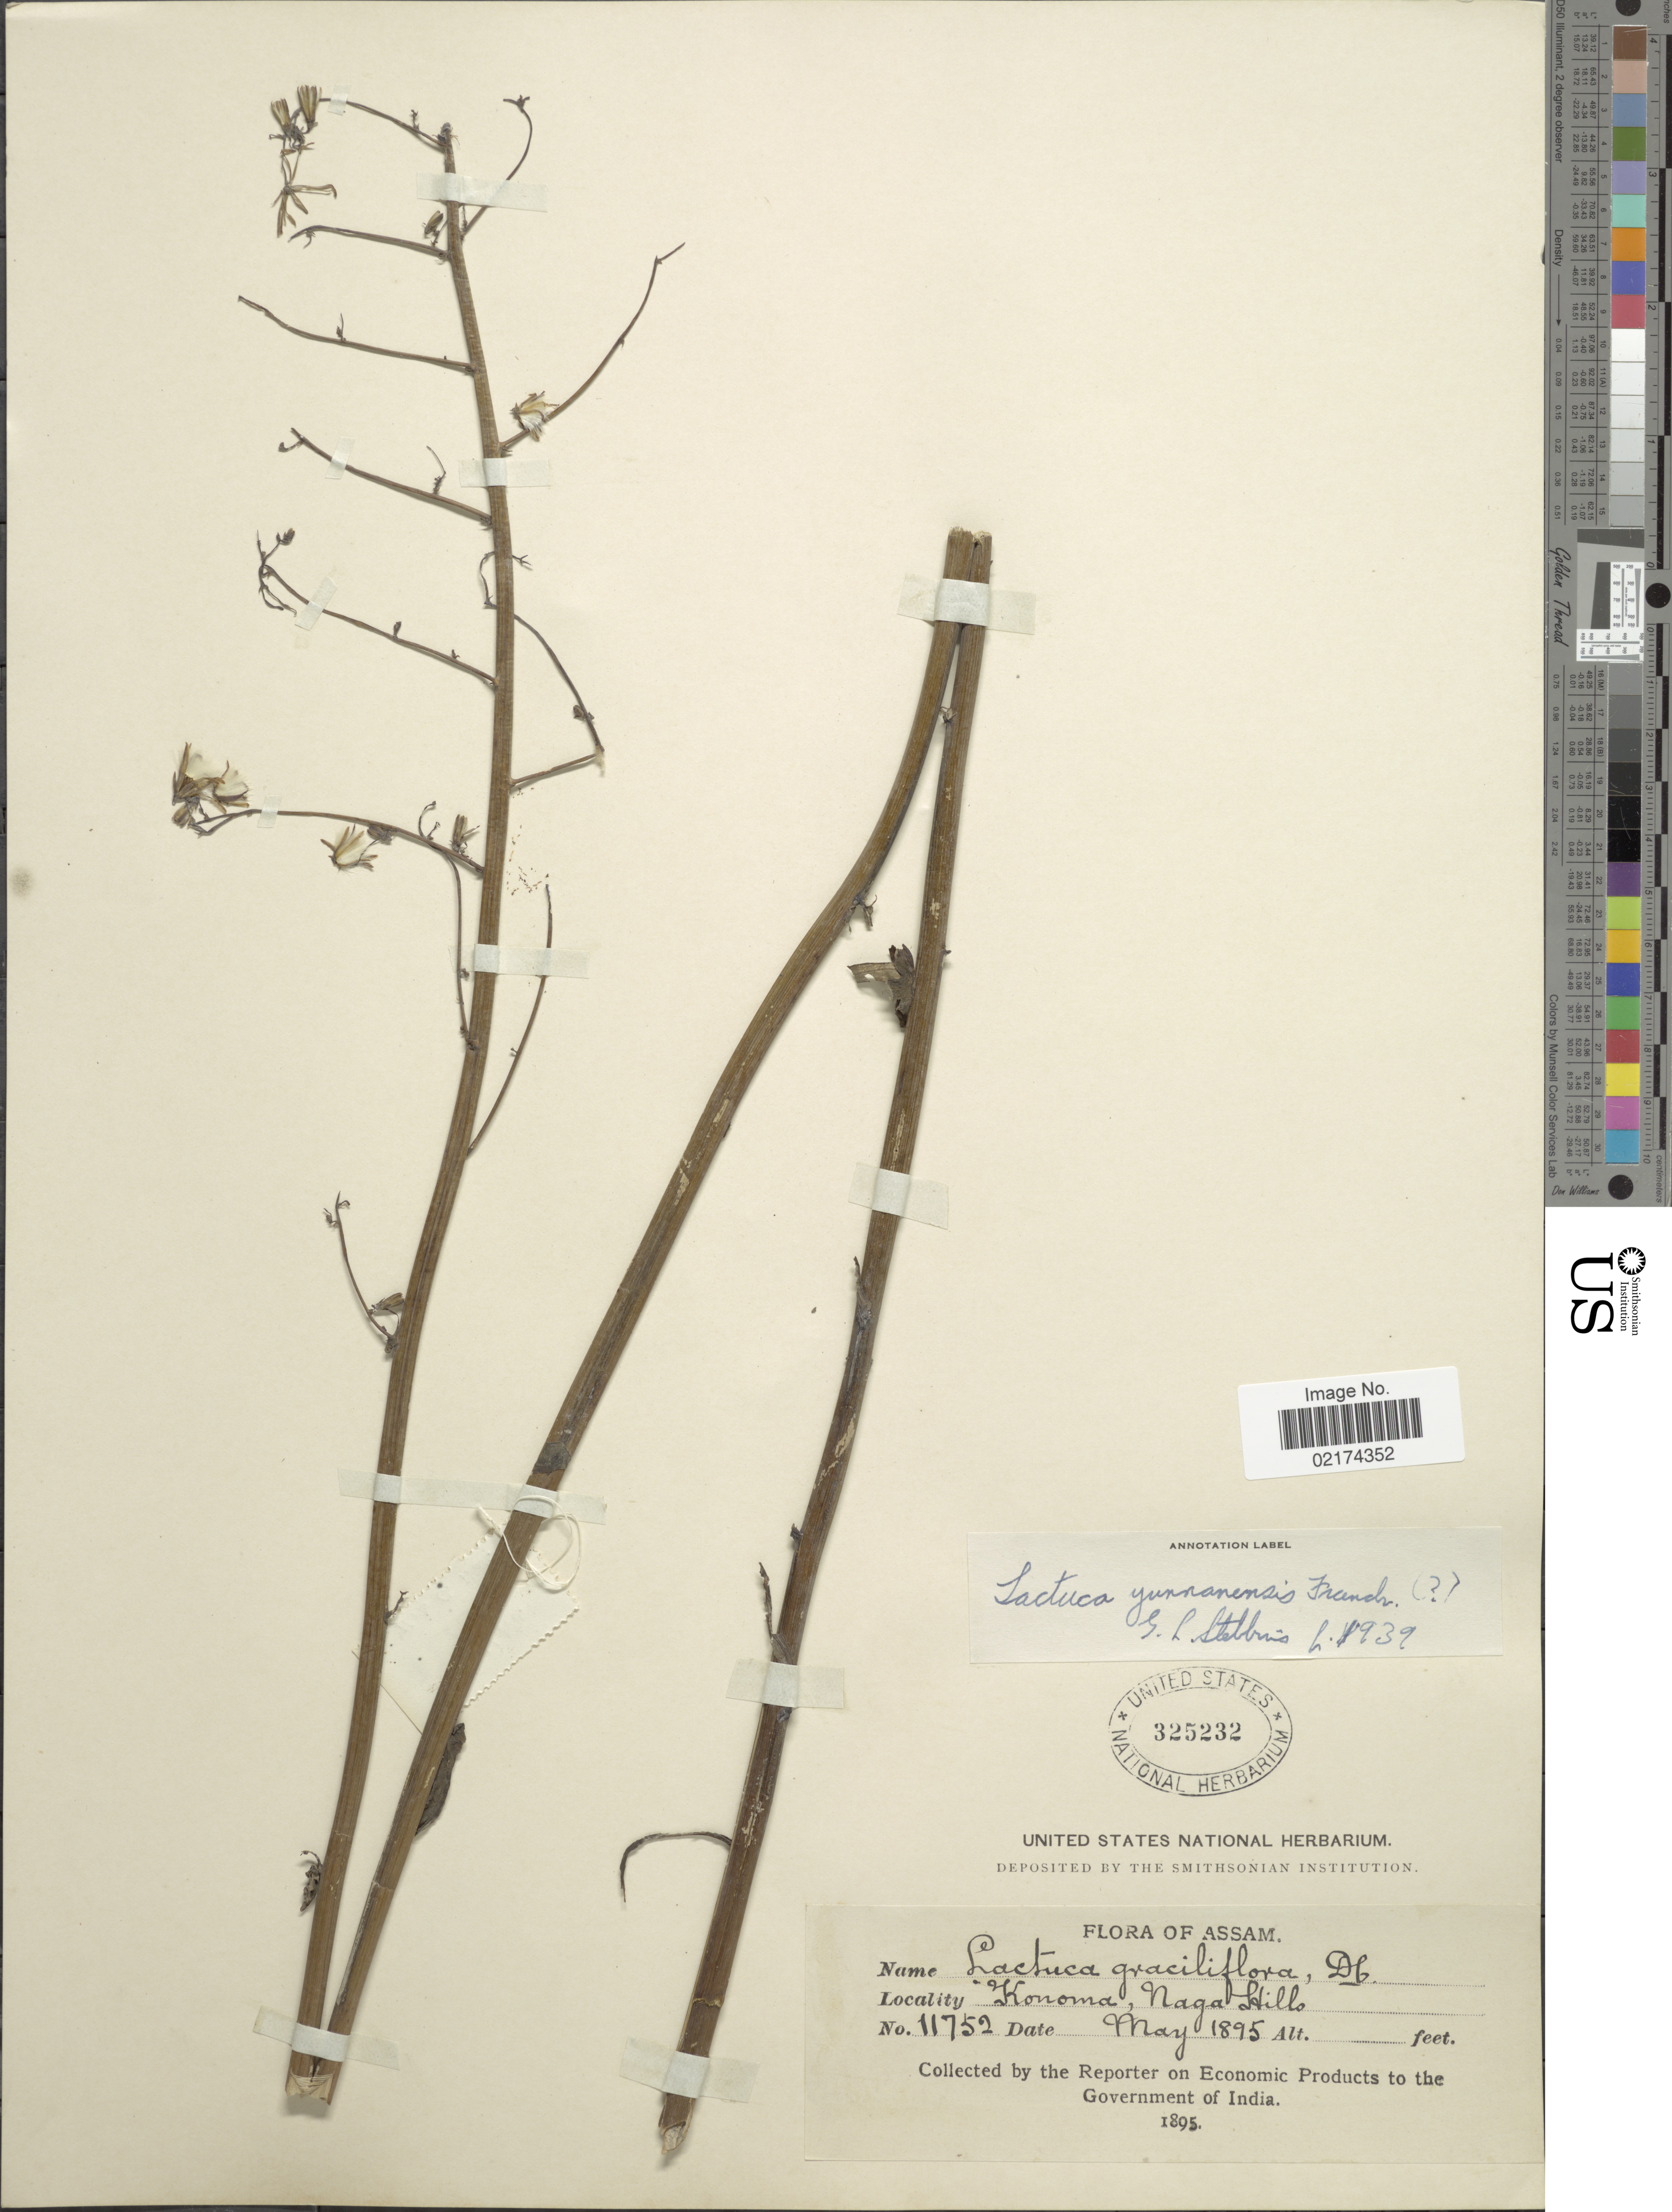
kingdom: Plantae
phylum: Tracheophyta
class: Magnoliopsida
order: Asterales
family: Asteraceae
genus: Paraprenanthes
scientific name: Paraprenanthes yunnanensis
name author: (Franch.) C. Shih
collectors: Reporter on Economic Products to the Government of India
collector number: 11752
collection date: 1895-05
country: India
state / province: Nagaland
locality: Konoma, Naga Hills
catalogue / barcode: US 325232